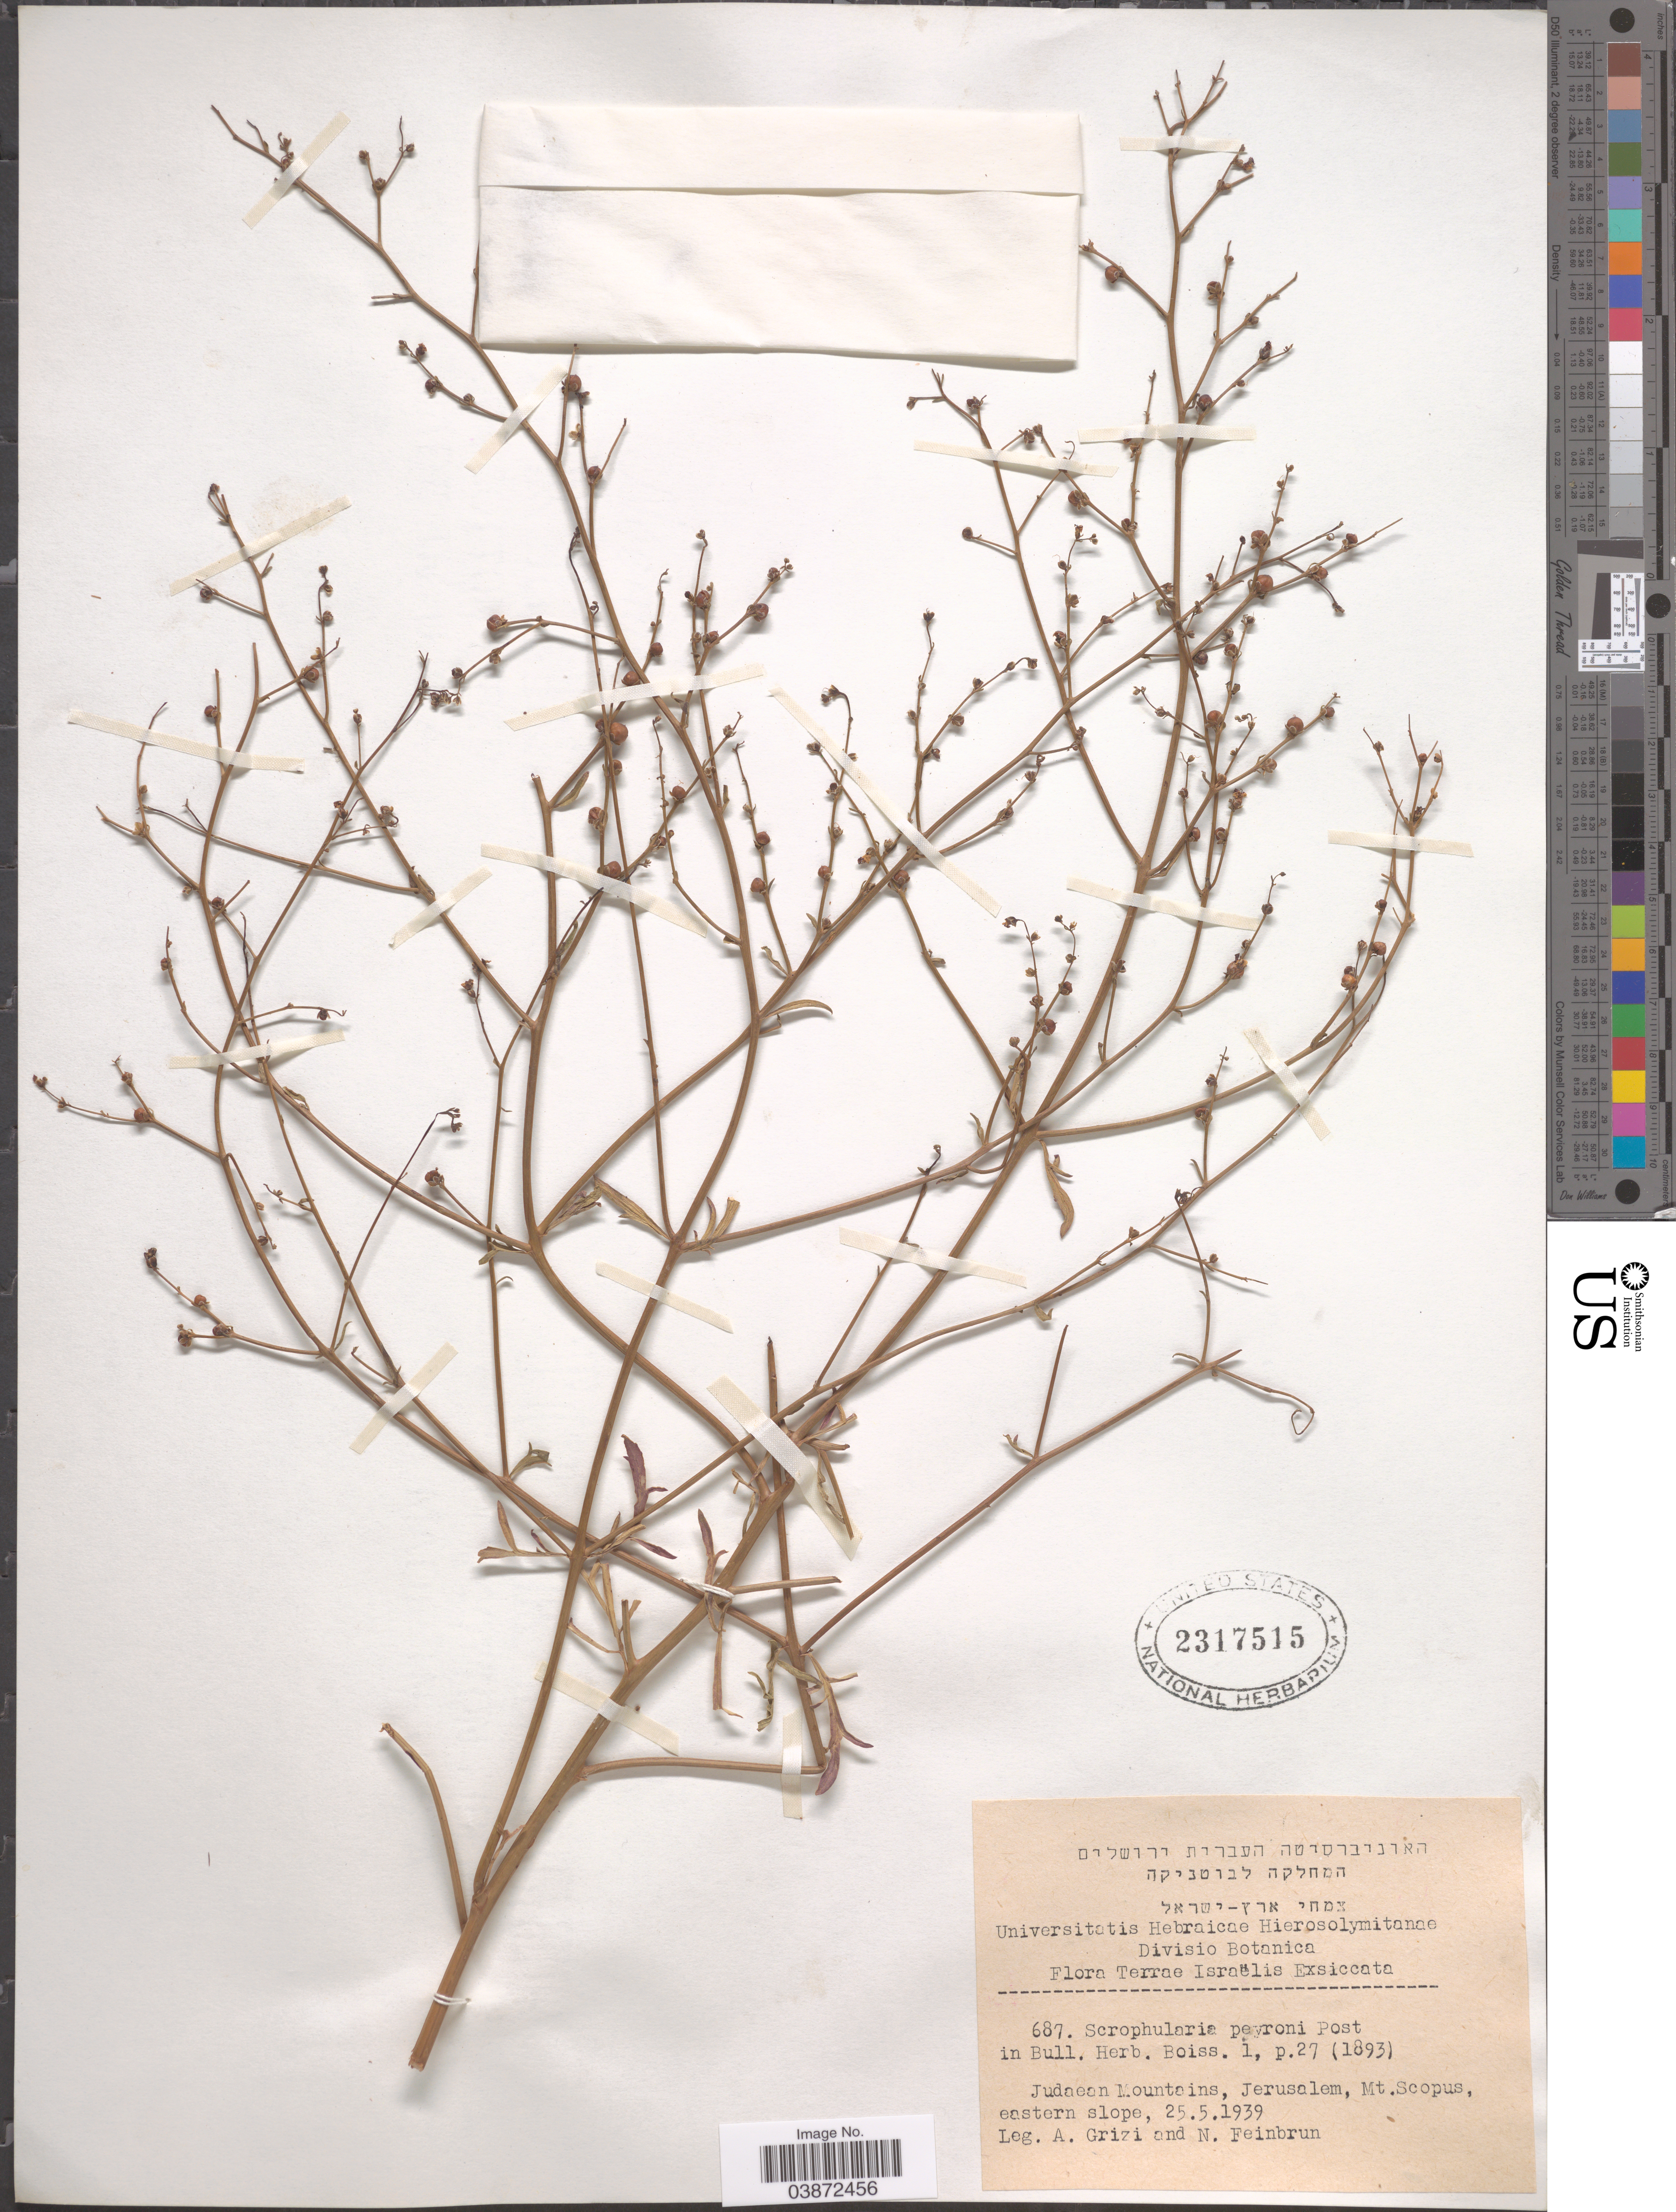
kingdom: Plantae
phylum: Tracheophyta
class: Magnoliopsida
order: Lamiales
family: Scrophulariaceae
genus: Scrophularia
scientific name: Scrophularia peyronii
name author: Post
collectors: A. Grizi & N. Feinbrun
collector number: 687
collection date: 1939-05-25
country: Israel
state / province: Jerusalem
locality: Judaean Mountains, Mt. Scopus, eastern slope.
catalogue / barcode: US 2317515